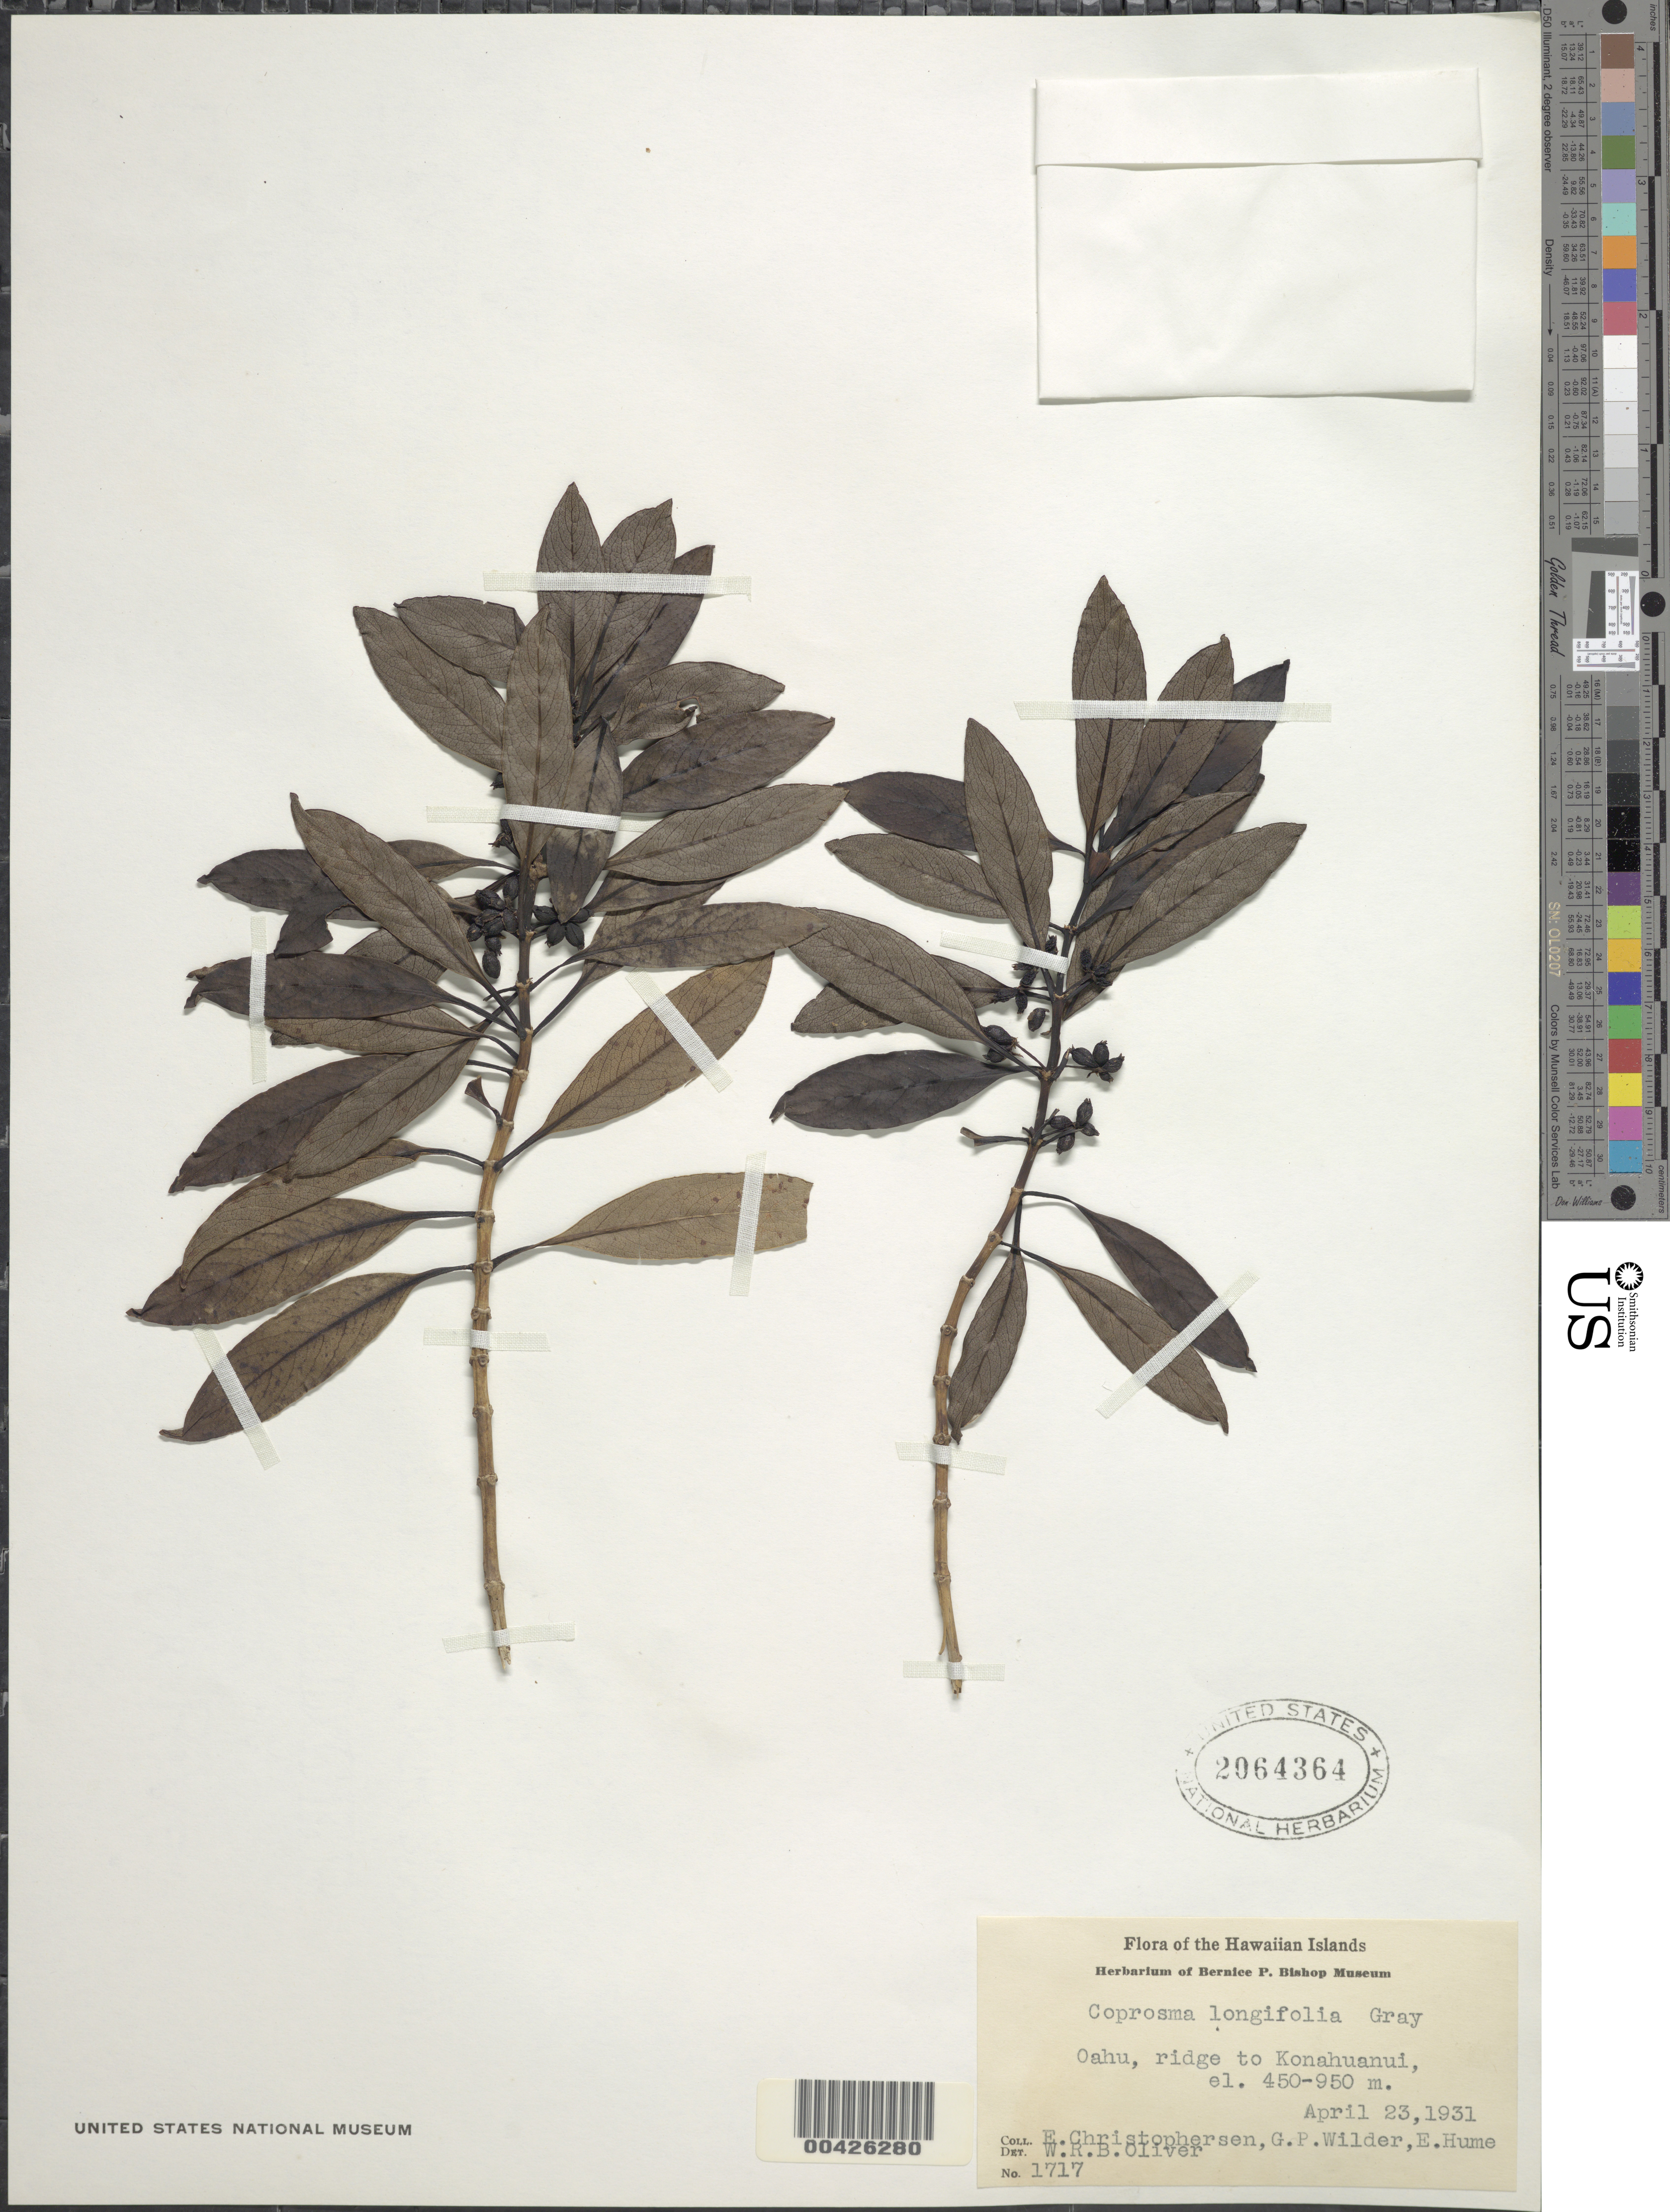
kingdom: Plantae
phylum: Tracheophyta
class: Magnoliopsida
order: Gentianales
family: Rubiaceae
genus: Coprosma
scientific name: Coprosma longifolia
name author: A. Gray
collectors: E. Christophersen, G. Wilder, E. Hume & W. R. B. Oliver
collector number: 1717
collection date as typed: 23 Apr 1931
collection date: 1931-04-23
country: United States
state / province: Hawaii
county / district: Honolulu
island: Oahu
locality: Ridge to Konahuanui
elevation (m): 450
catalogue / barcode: US 2064364